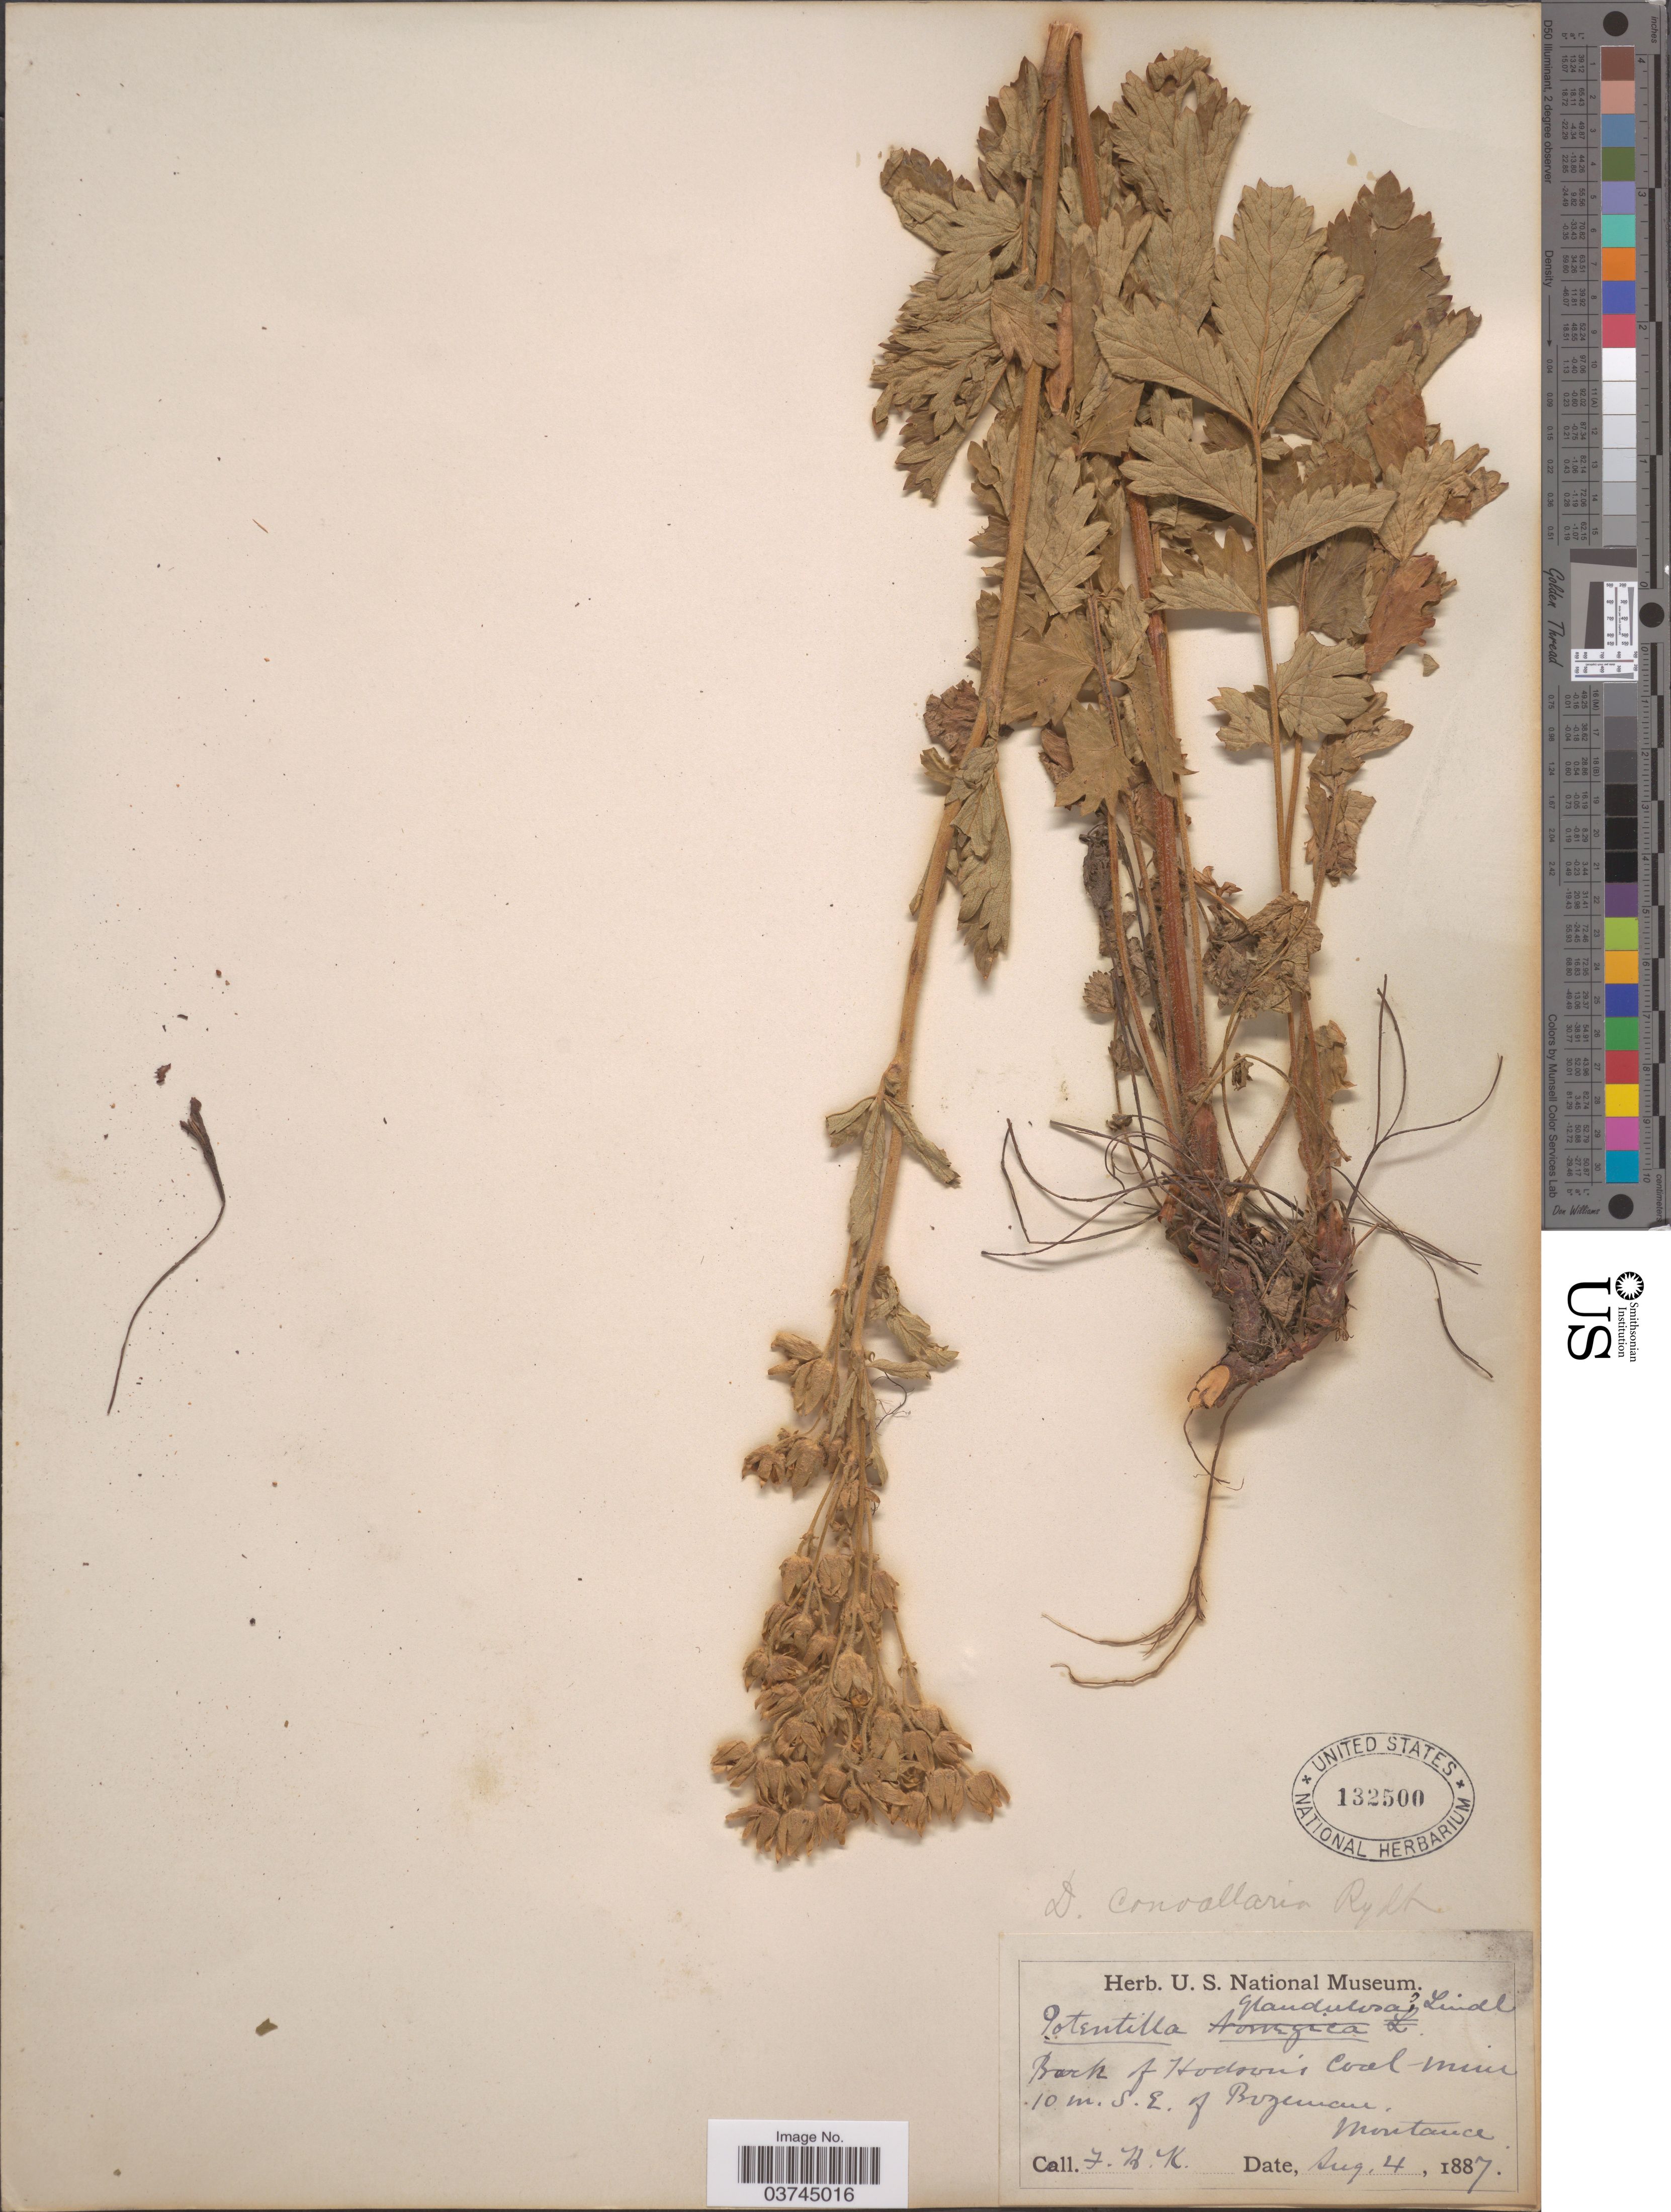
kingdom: Plantae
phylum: Tracheophyta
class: Magnoliopsida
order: Rosales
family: Rosaceae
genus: Drymocallis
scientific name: Drymocallis convallaria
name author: (Rydb.) Rydb.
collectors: F. H. K.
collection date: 1887-08-04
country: United States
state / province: Montana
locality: Back of Hodson, Coal-Mine 10 m. S.E. of Bozeman.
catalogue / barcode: US 132500